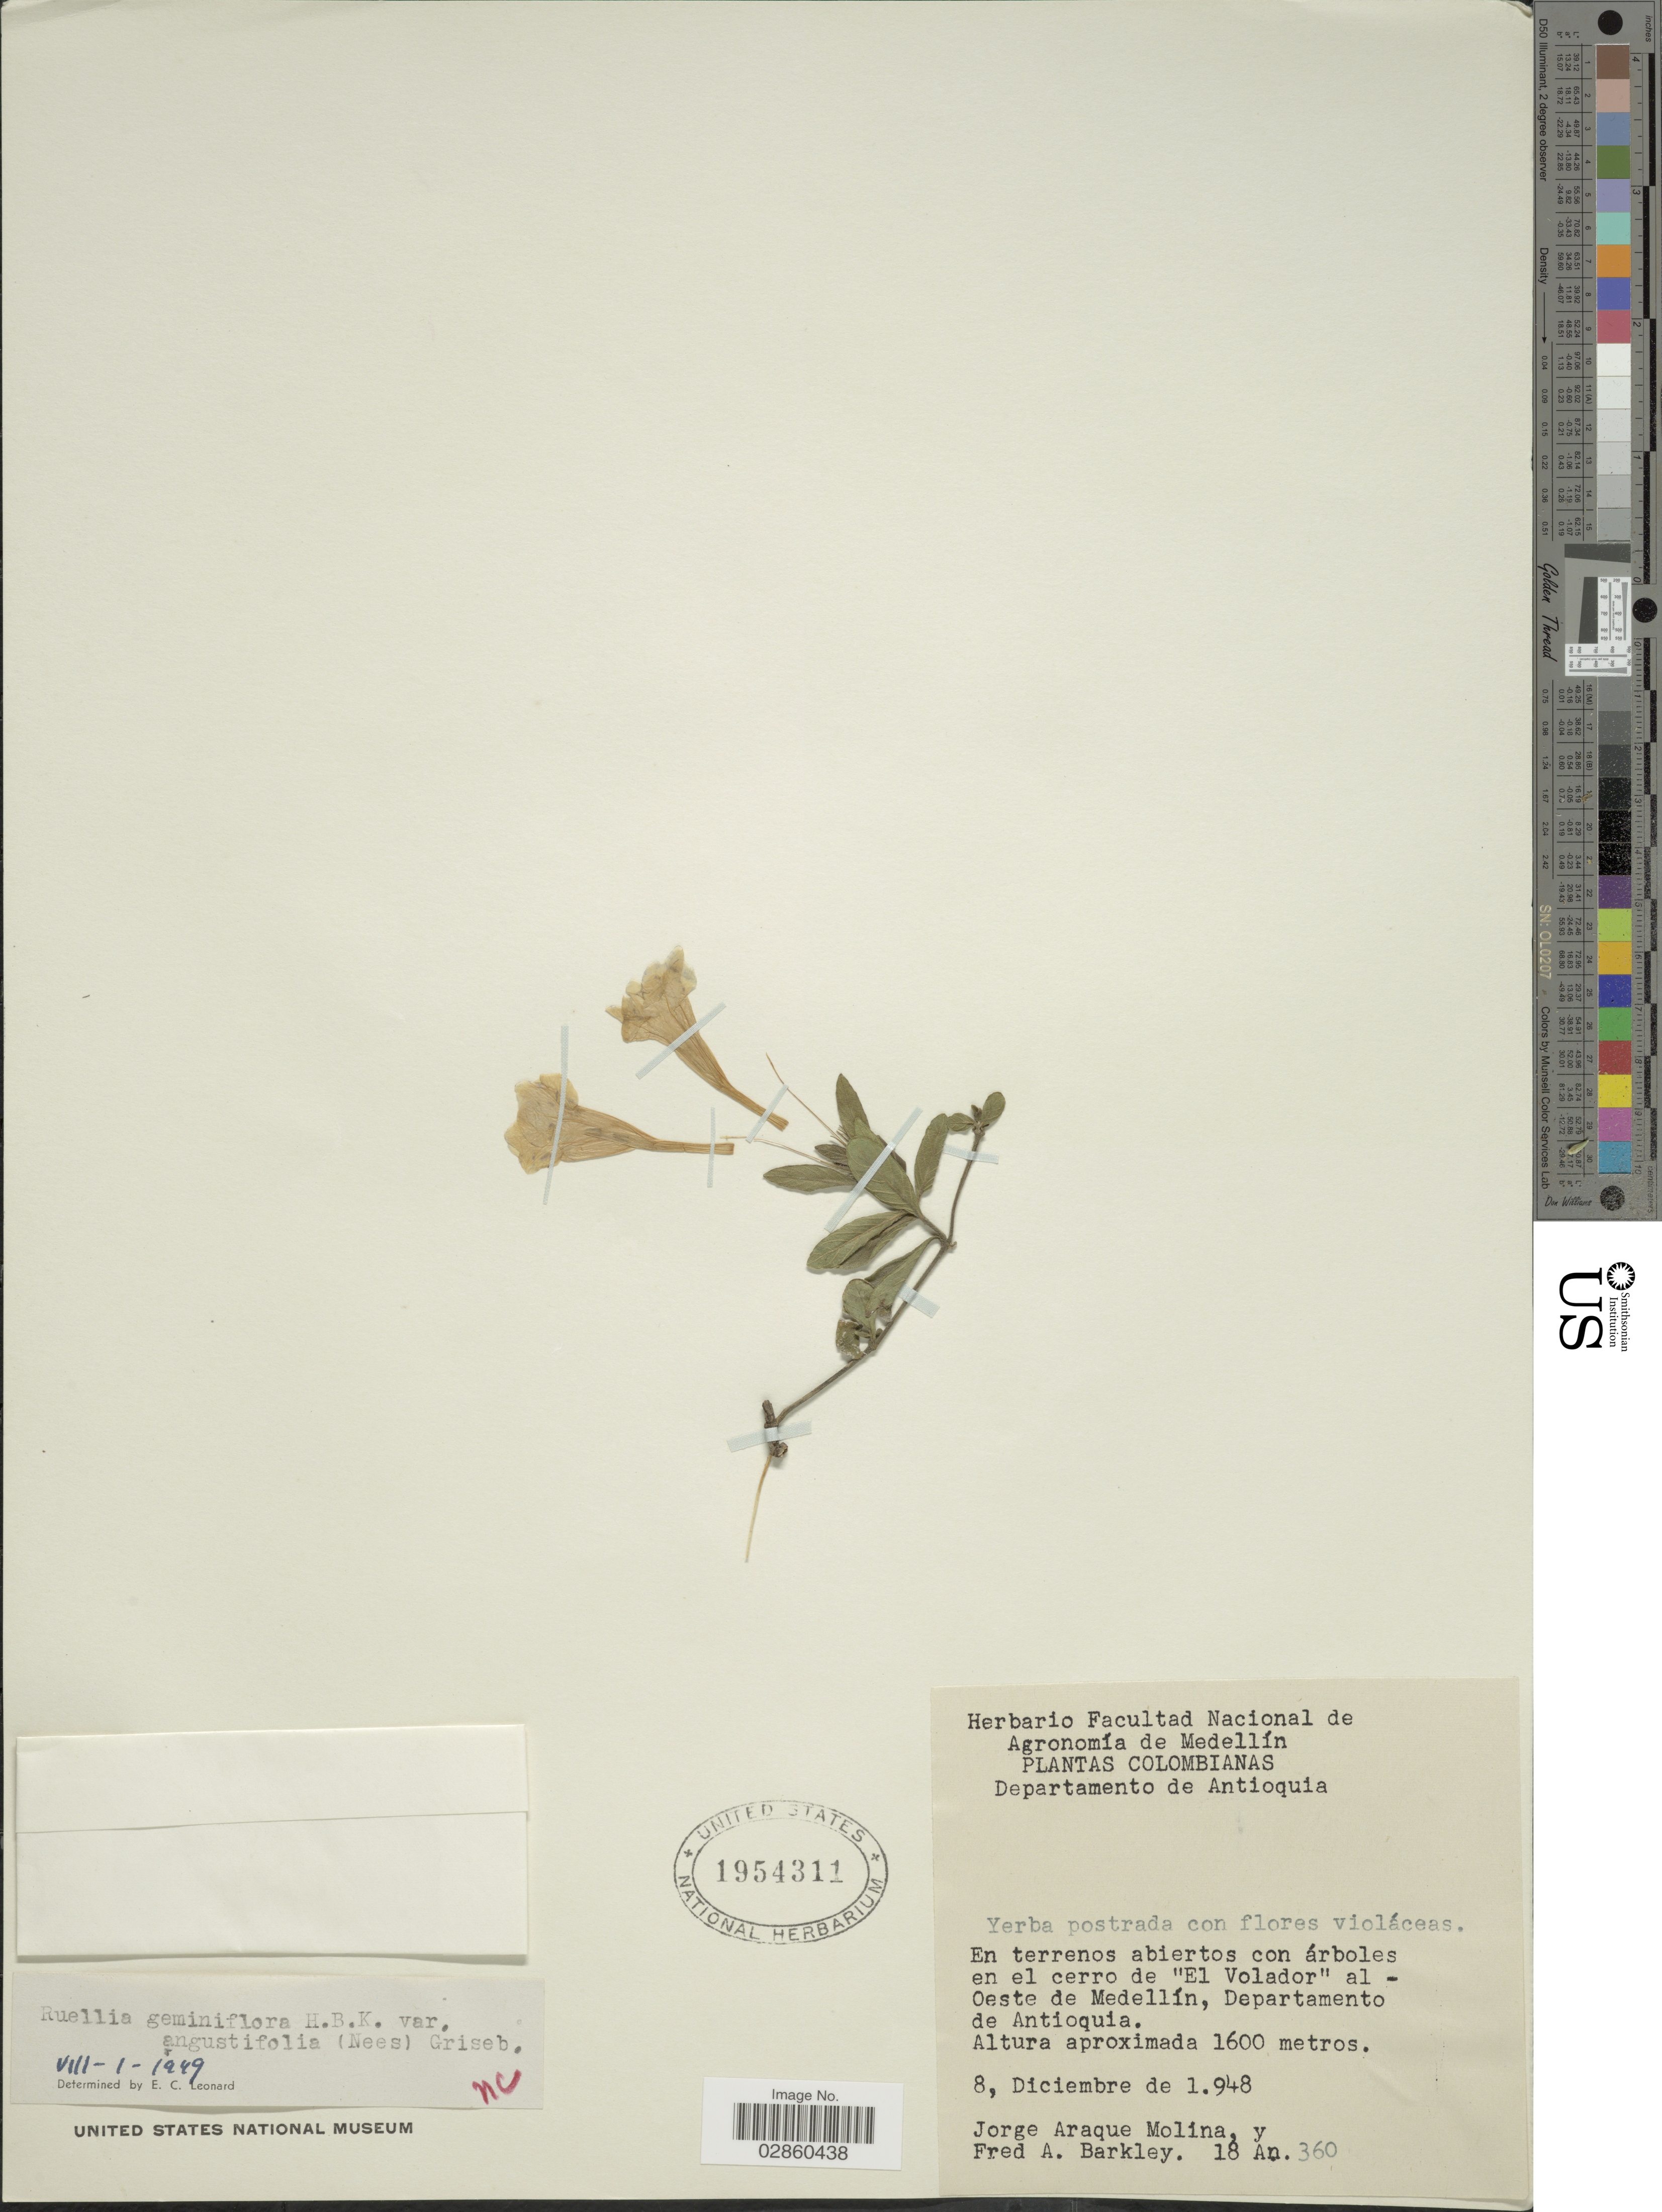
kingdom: Plantae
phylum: Tracheophyta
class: Magnoliopsida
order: Lamiales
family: Acanthaceae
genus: Ruellia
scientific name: Ruellia geminiflora var. angustifolia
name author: (Nees) Griseb.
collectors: J. A. Molina & F. A. Barkley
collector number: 18An360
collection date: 1948-12-08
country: Colombia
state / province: Antioquia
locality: Departamento de Antioquia. En terrenoss abiertos con árboles en el cerro de "El Volador" al-Oeste de Medellín, Departamento de Antioquia.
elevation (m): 1600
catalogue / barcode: US 1954311